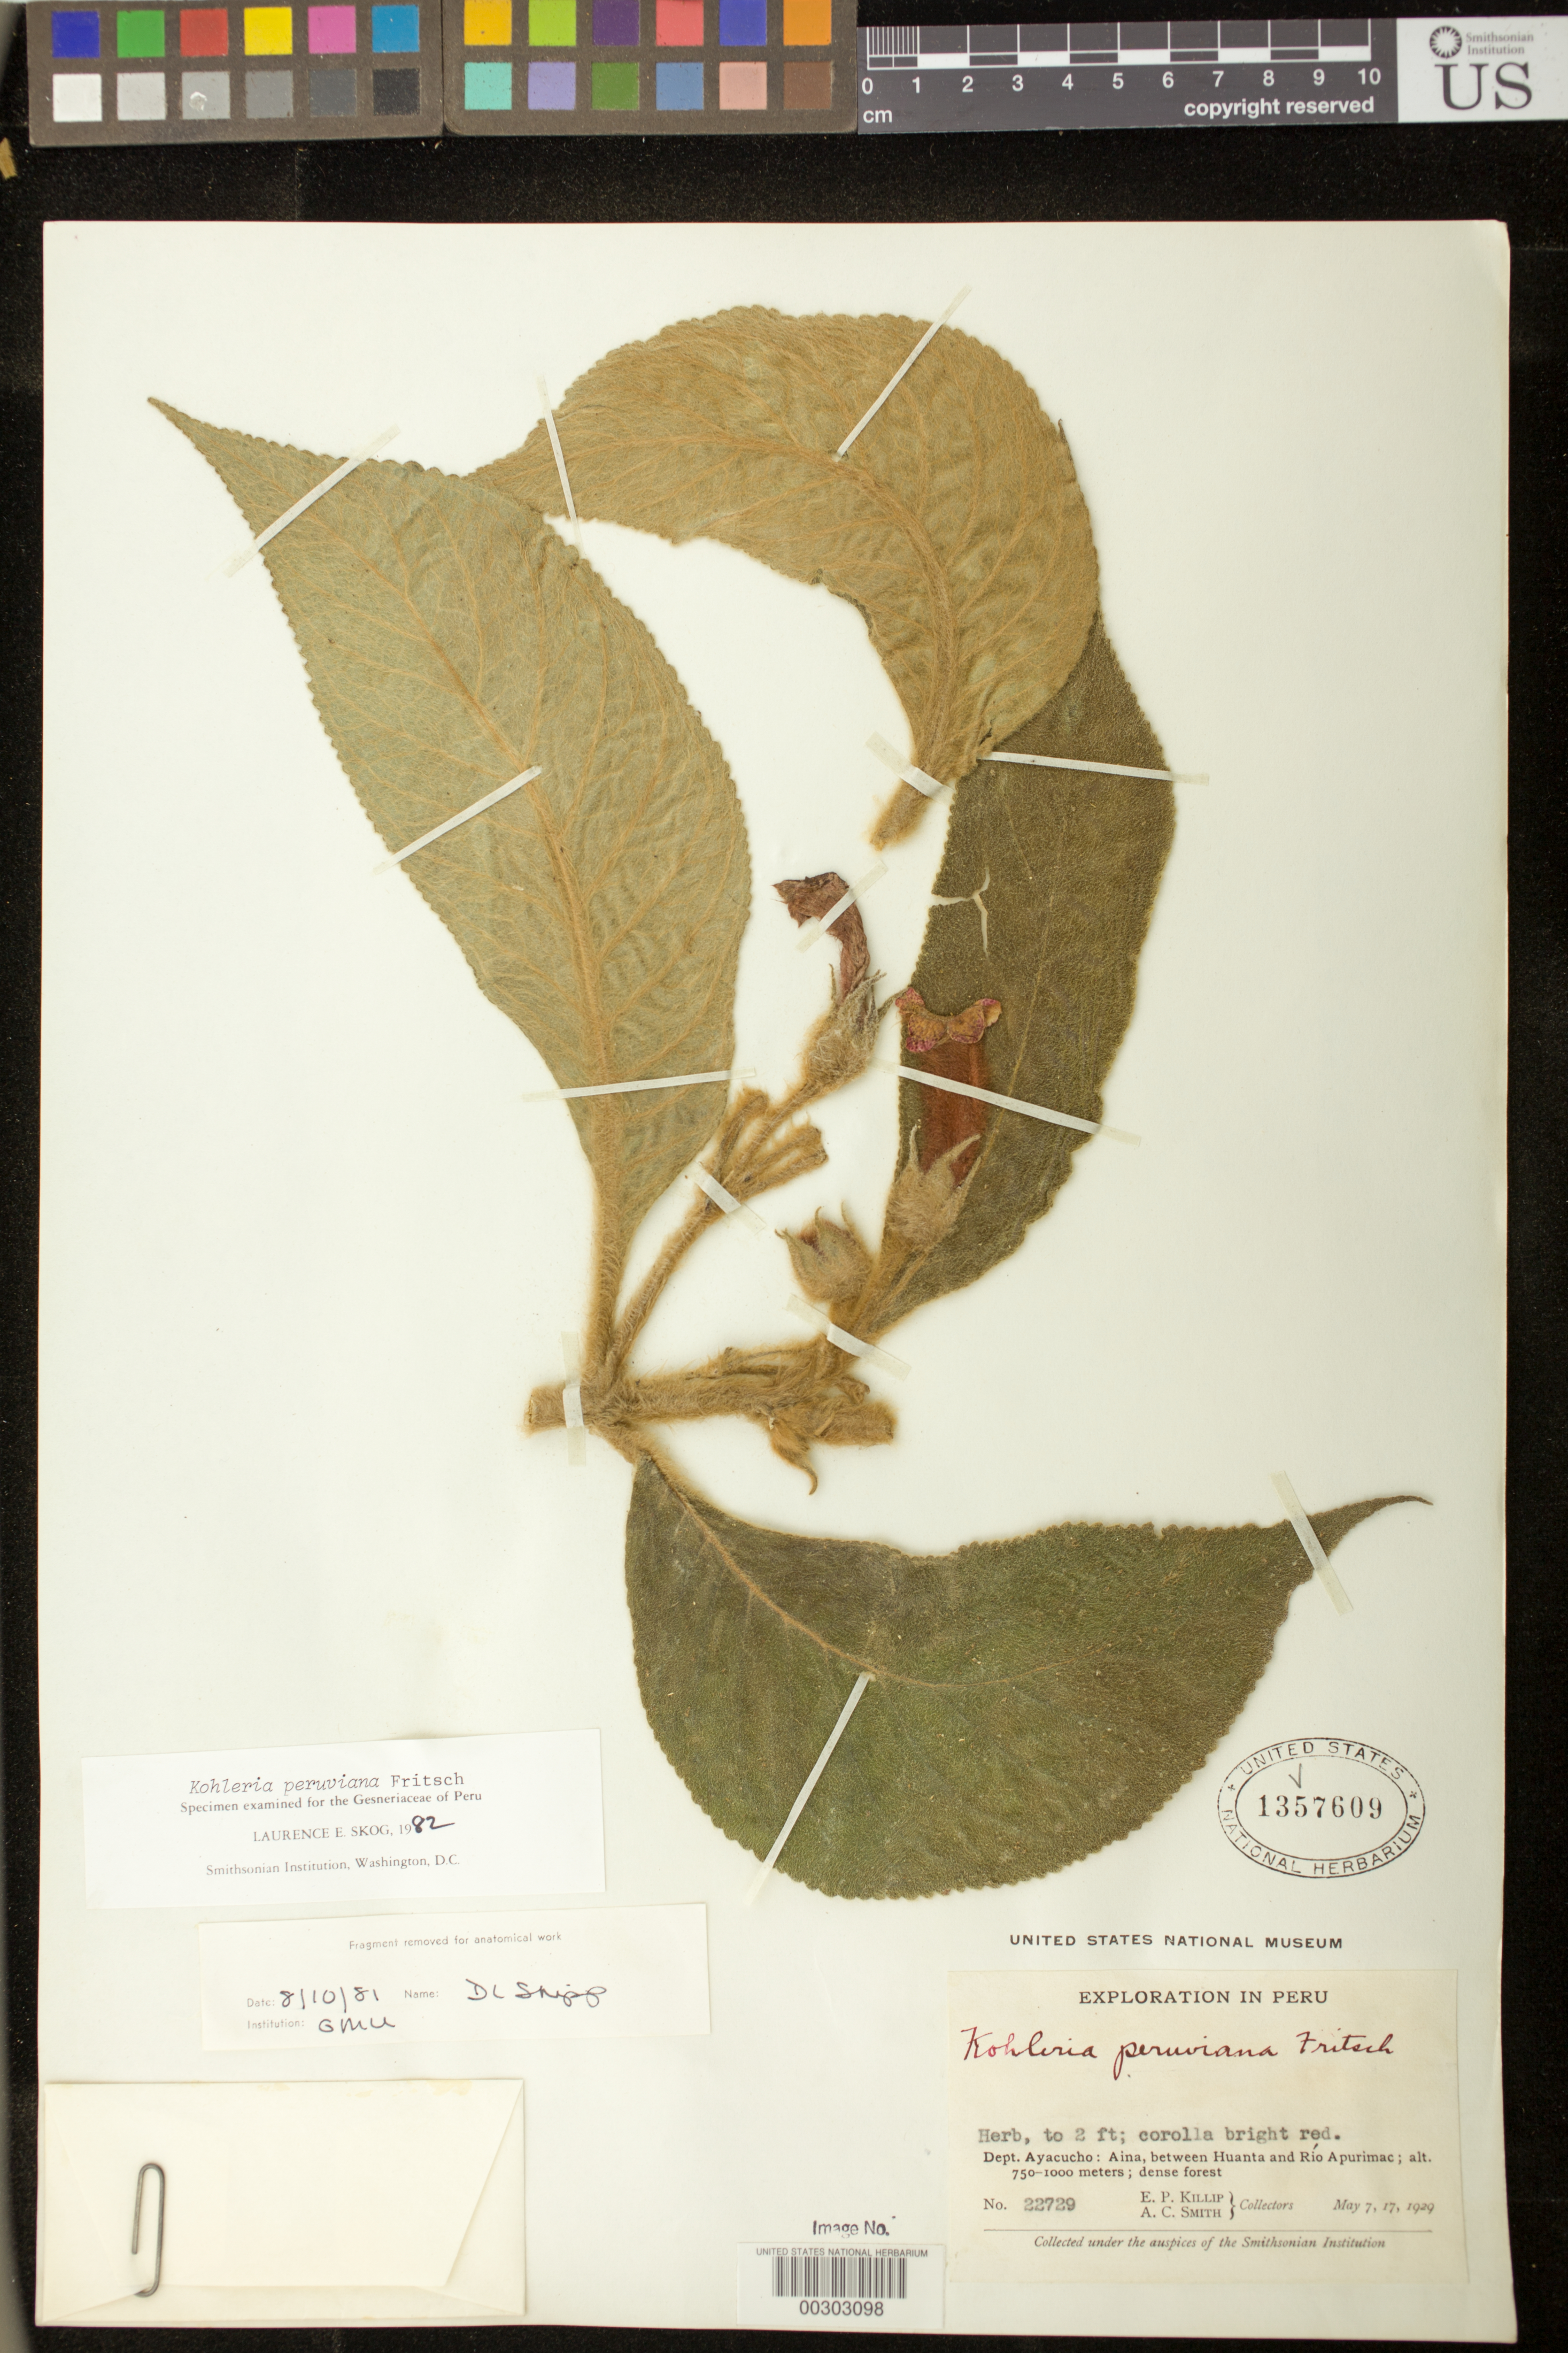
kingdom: Plantae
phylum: Tracheophyta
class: Magnoliopsida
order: Lamiales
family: Gesneriaceae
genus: Kohleria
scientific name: Kohleria peruviana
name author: Fritsch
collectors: E. P. Killip & A. C. Smith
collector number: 22729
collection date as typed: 7-17 May 1929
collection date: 1929-05-07/1929-05-17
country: Peru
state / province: Ayacucho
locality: Aina, between Huanta and Rio Apurimac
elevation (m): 750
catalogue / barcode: US 1357609